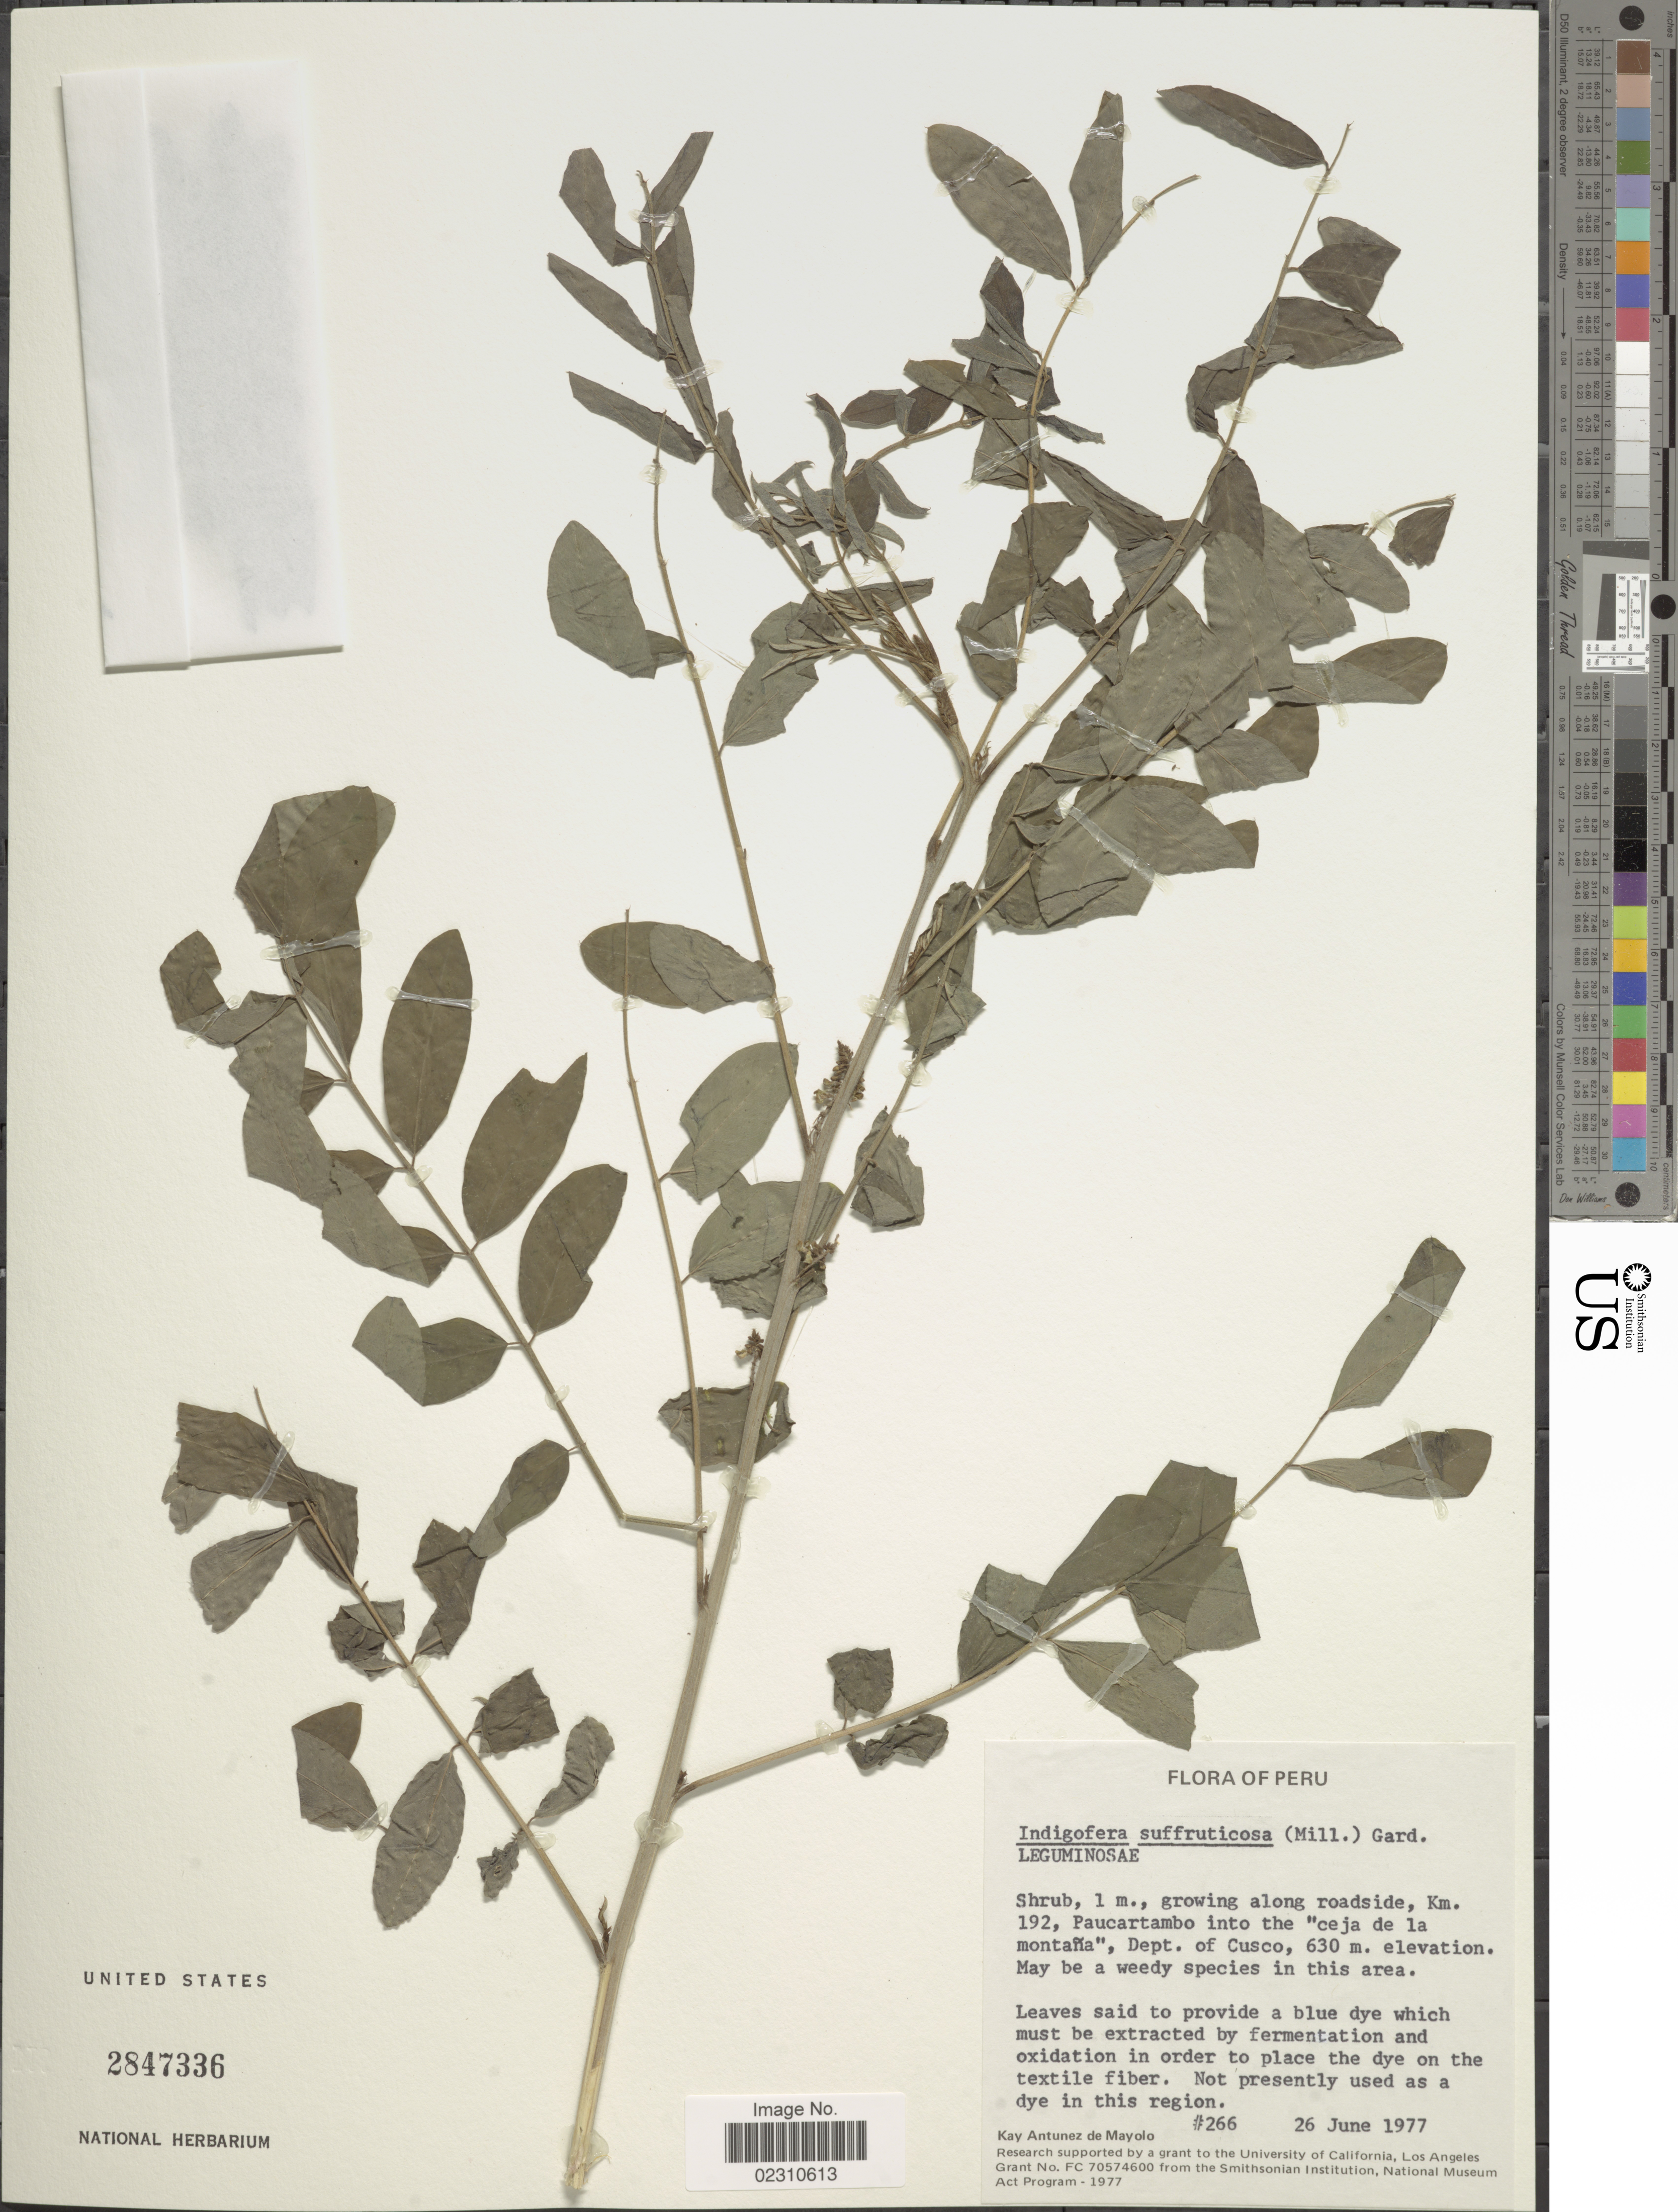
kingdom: Plantae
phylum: Tracheophyta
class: Magnoliopsida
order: Fabales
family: Fabaceae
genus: Indigofera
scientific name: Indigofera suffruticosa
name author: Mill.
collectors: K. Antunez de Mayolo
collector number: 266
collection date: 1977-07-26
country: Peru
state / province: Cusco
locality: Peru, Growing along roadside, Km. 192, Paucartambo into the "Ceja de la montana", dept. of Cusco.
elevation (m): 630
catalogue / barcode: US 2847336